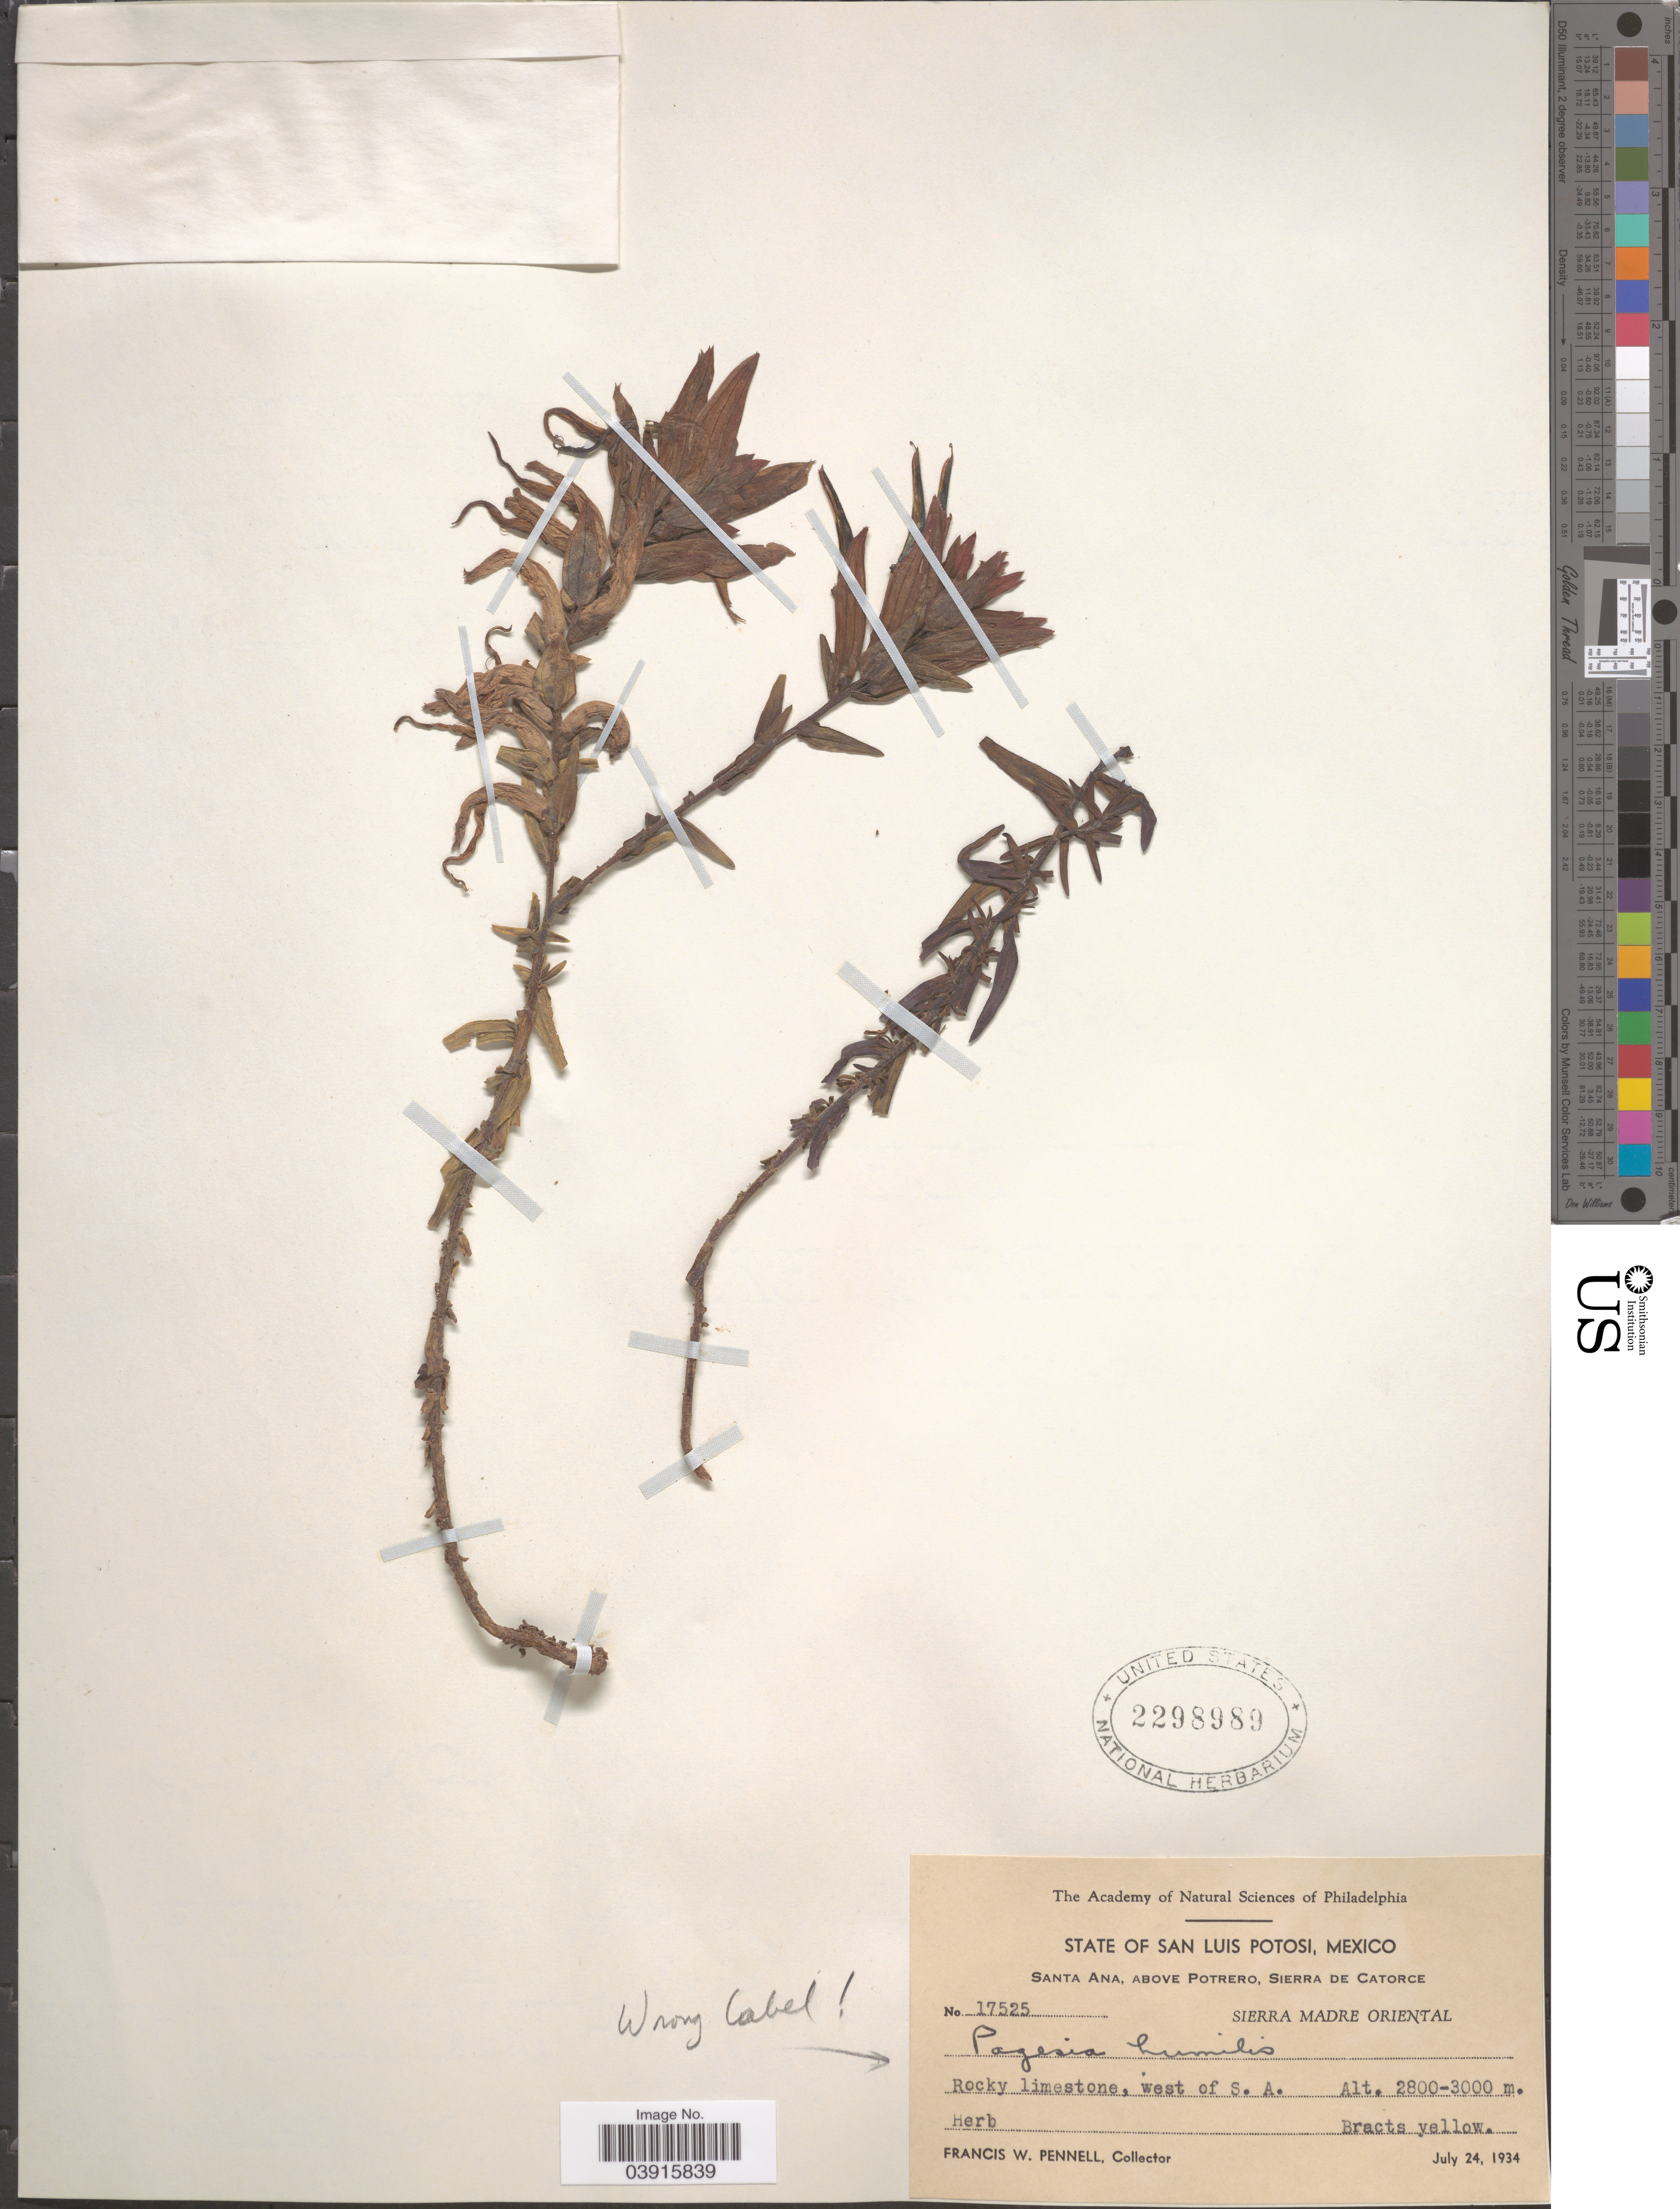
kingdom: Plantae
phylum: Tracheophyta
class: Magnoliopsida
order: Lamiales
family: Orobanchaceae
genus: Castilleja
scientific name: Castilleja tenuiflora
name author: Benth.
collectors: F. W. Pennell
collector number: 17525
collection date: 1934-07-24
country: Mexico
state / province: San Luis Potosí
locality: Santa Ana, above Potrero, Sierra de Catorce. Sierra Madre Oriental. Rocky limestone, west of S. A.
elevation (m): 2800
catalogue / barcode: US 2298989